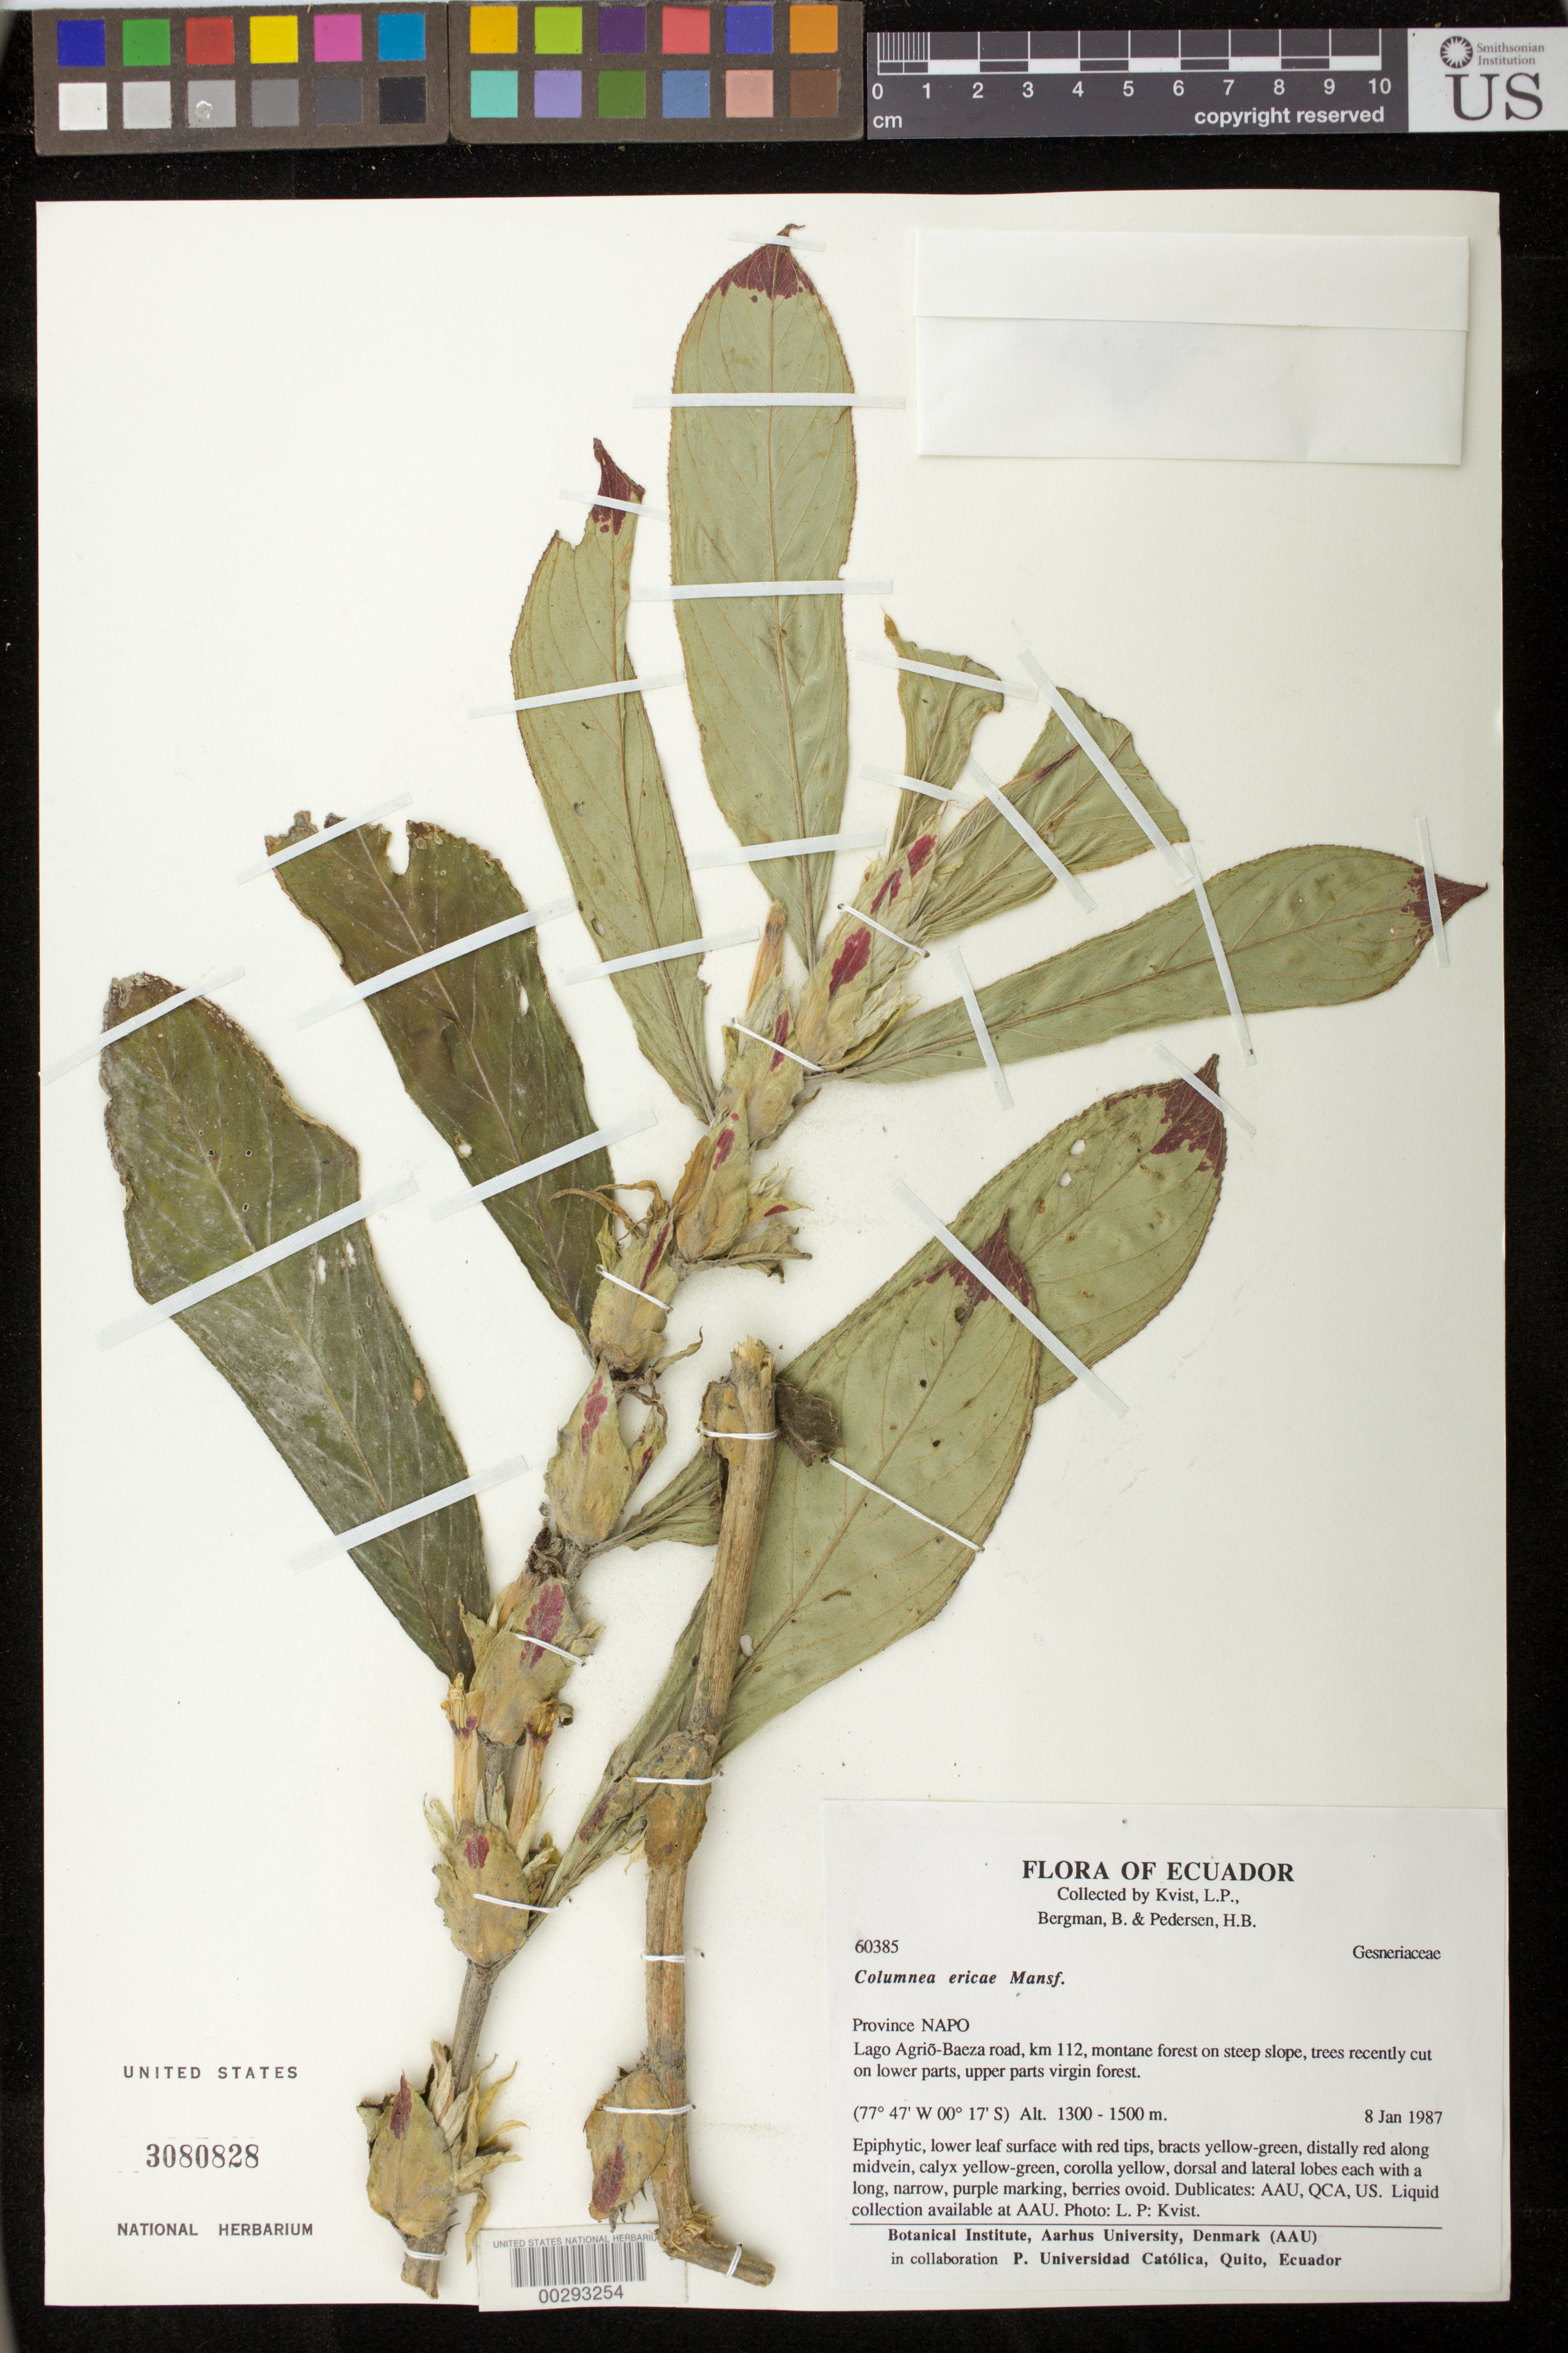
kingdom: Plantae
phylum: Tracheophyta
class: Magnoliopsida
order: Lamiales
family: Gesneriaceae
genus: Columnea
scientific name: Columnea ericae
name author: Mansf.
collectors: L. P. Kvist, B. Bergman & H. B. Pedersen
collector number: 60385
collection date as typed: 08 Jan 1987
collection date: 1987-01-08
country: Ecuador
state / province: Napo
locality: Lago Agri-Baeza road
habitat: Montane forest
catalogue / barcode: US 3080828